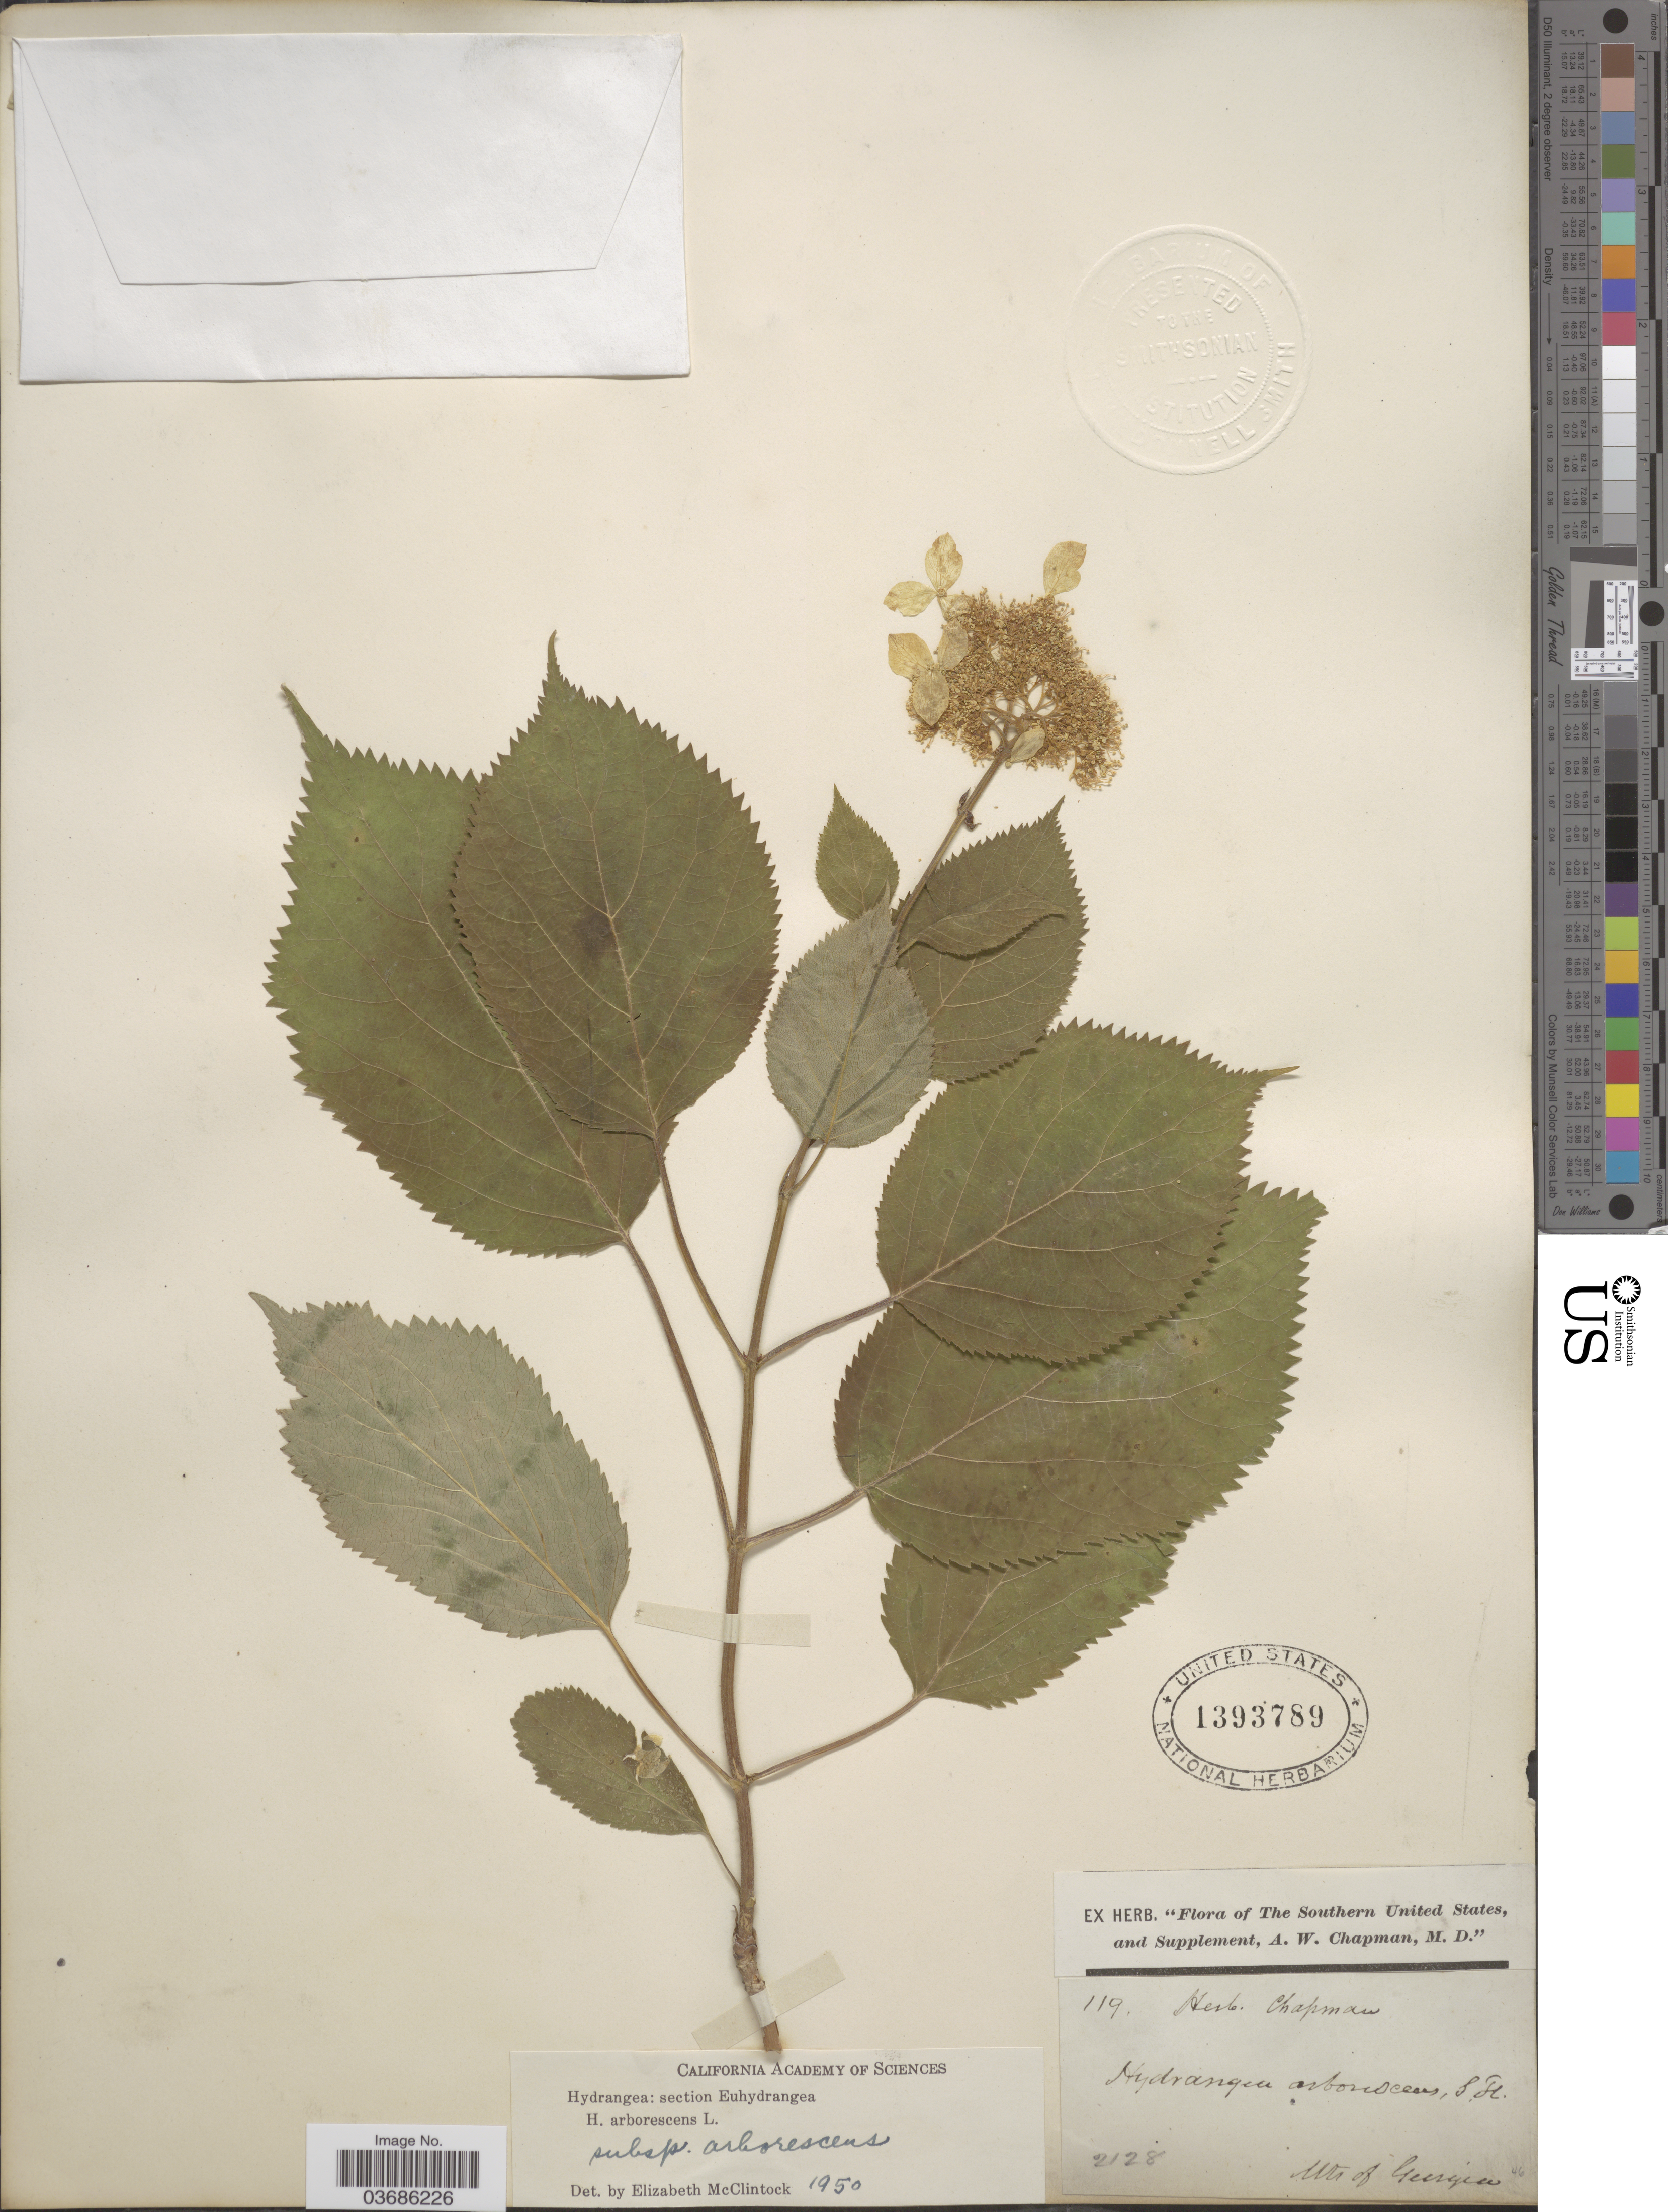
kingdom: Plantae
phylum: Tracheophyta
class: Magnoliopsida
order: Cornales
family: Hydrangeaceae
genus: Hydrangea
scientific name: Hydrangea arborescens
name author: L.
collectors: A. W. Chapman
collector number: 119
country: United States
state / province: Georgia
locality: The Southern United States. Mts of Georgia.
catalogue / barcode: US 1393789